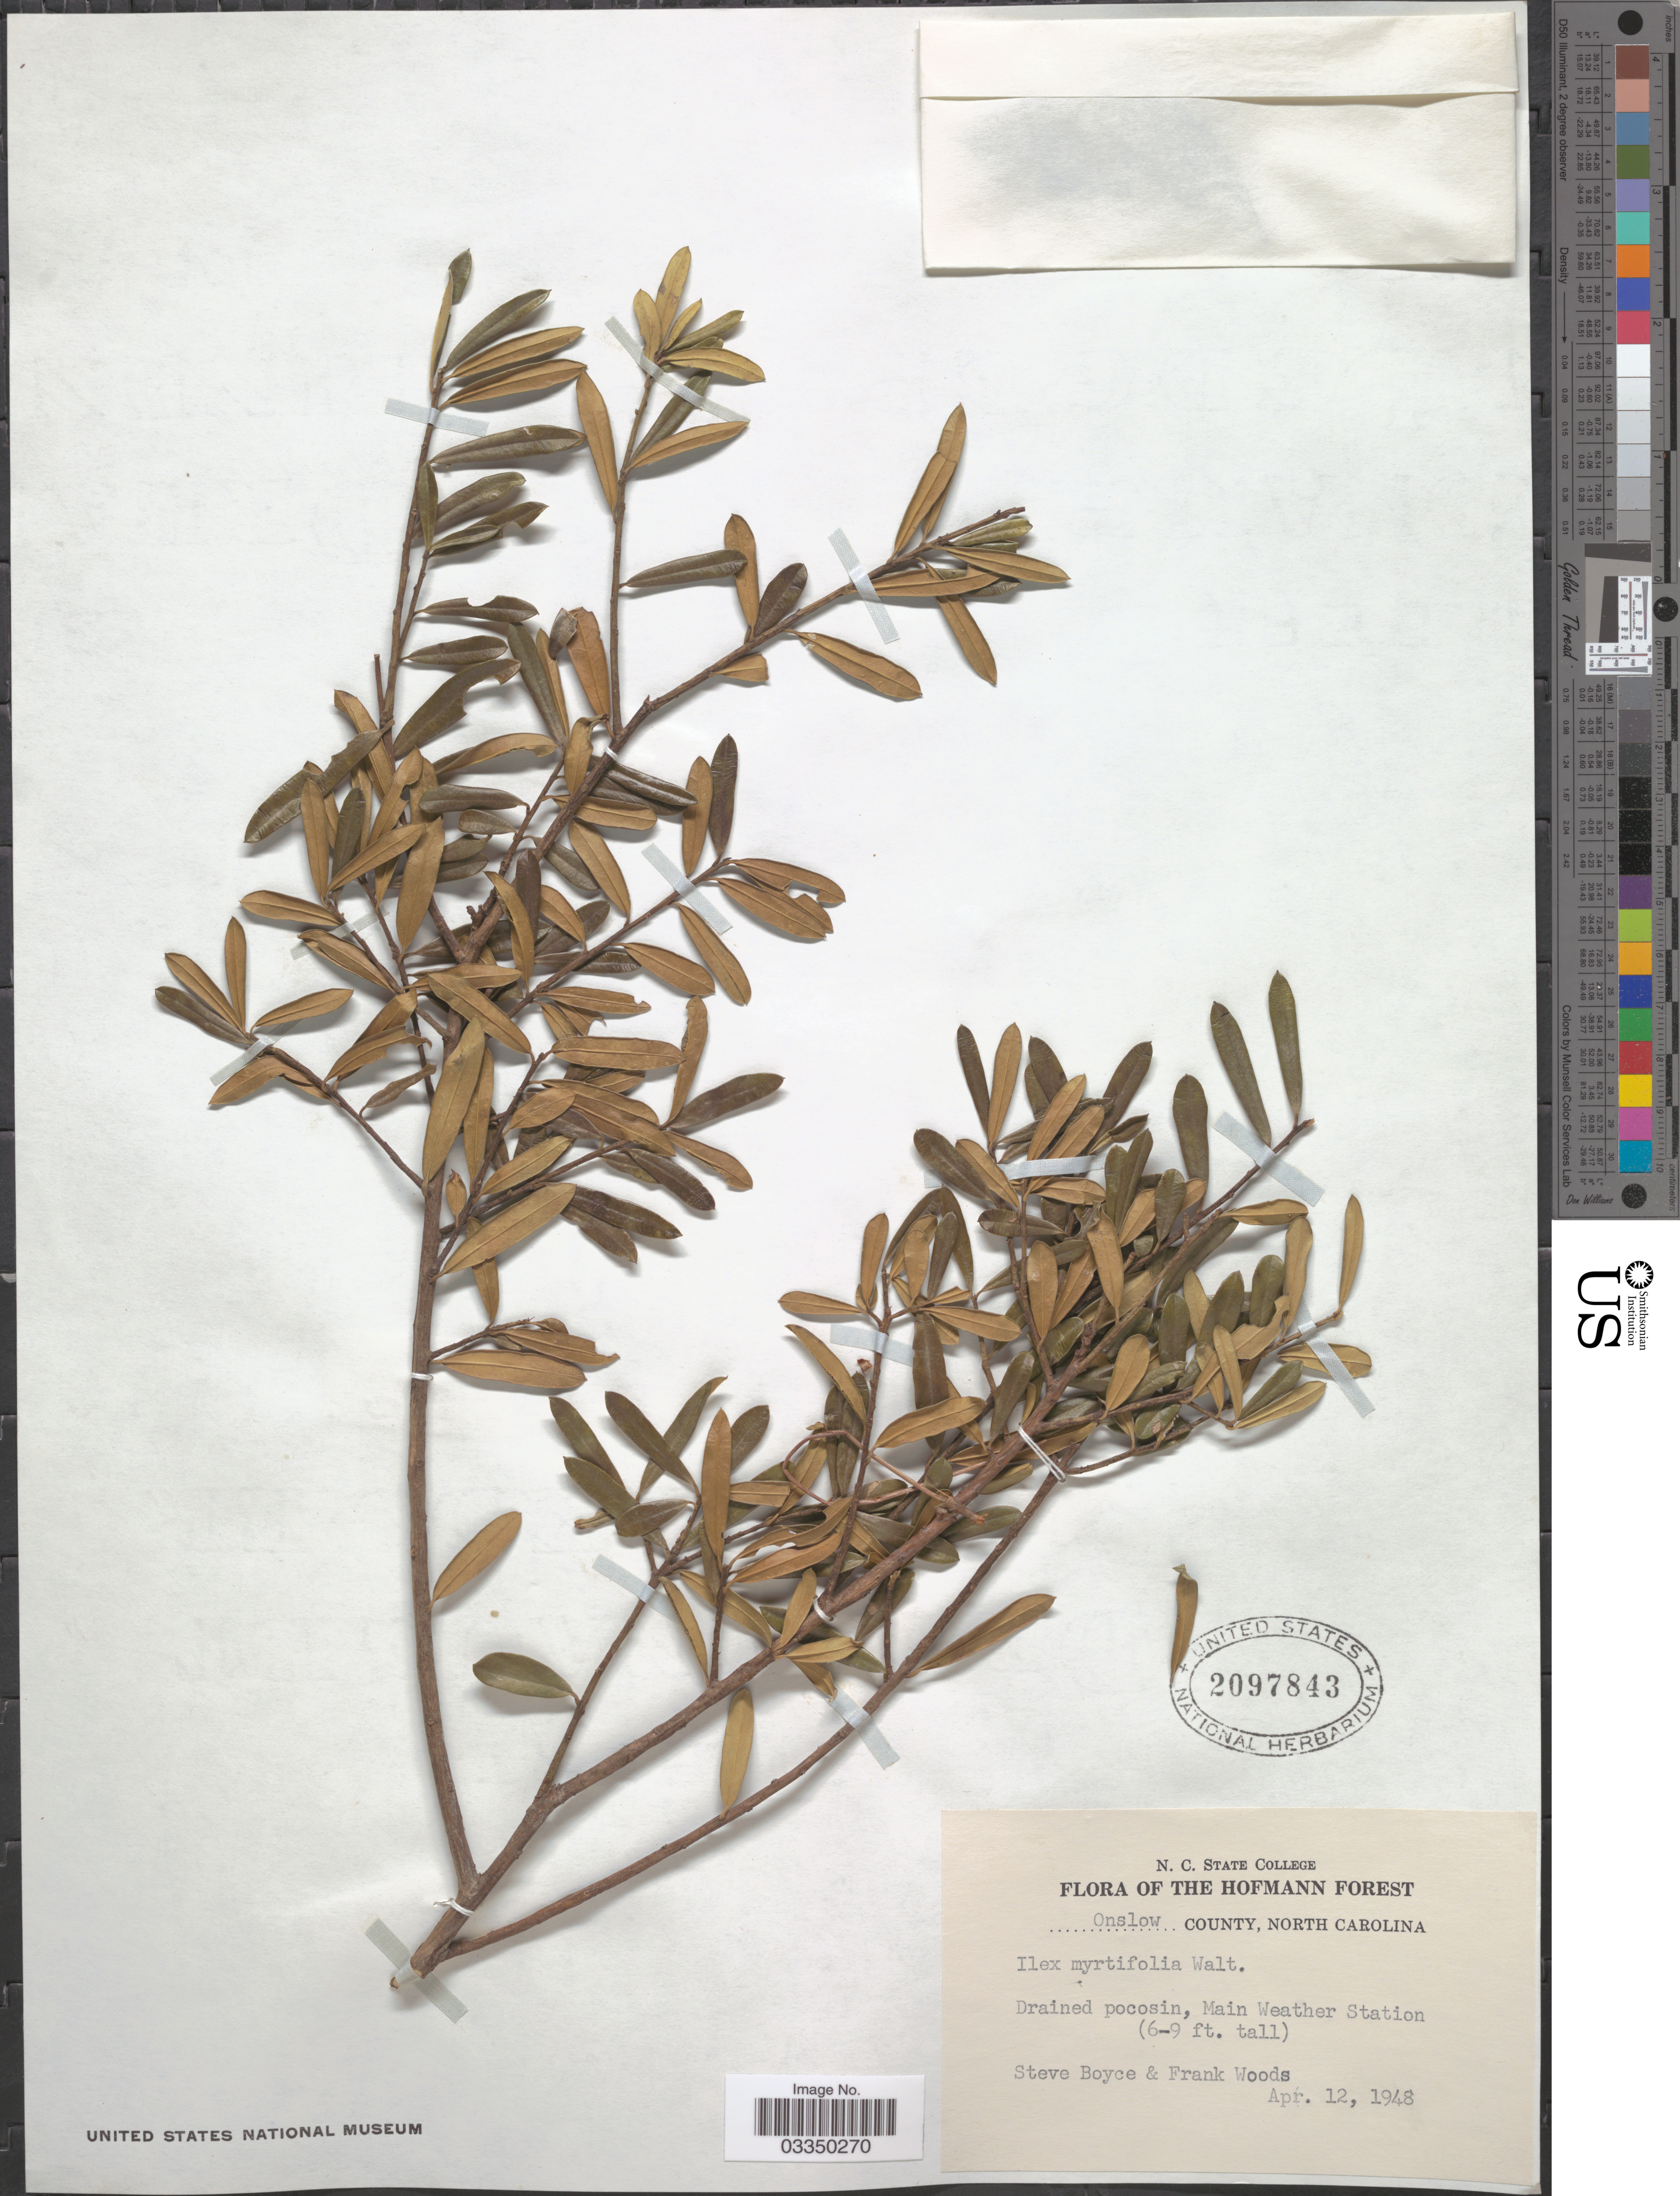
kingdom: Plantae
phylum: Tracheophyta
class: Magnoliopsida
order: Aquifoliales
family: Aquifoliaceae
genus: Ilex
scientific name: Ilex myrtifolia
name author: Walter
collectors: S. Boyce & F. Woods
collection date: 1948-04-12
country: United States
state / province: North Carolina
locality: Hofmann Forest. [unsure placement] Onslow County. Drained pocosin, Main Weather Station.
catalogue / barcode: US 2097843